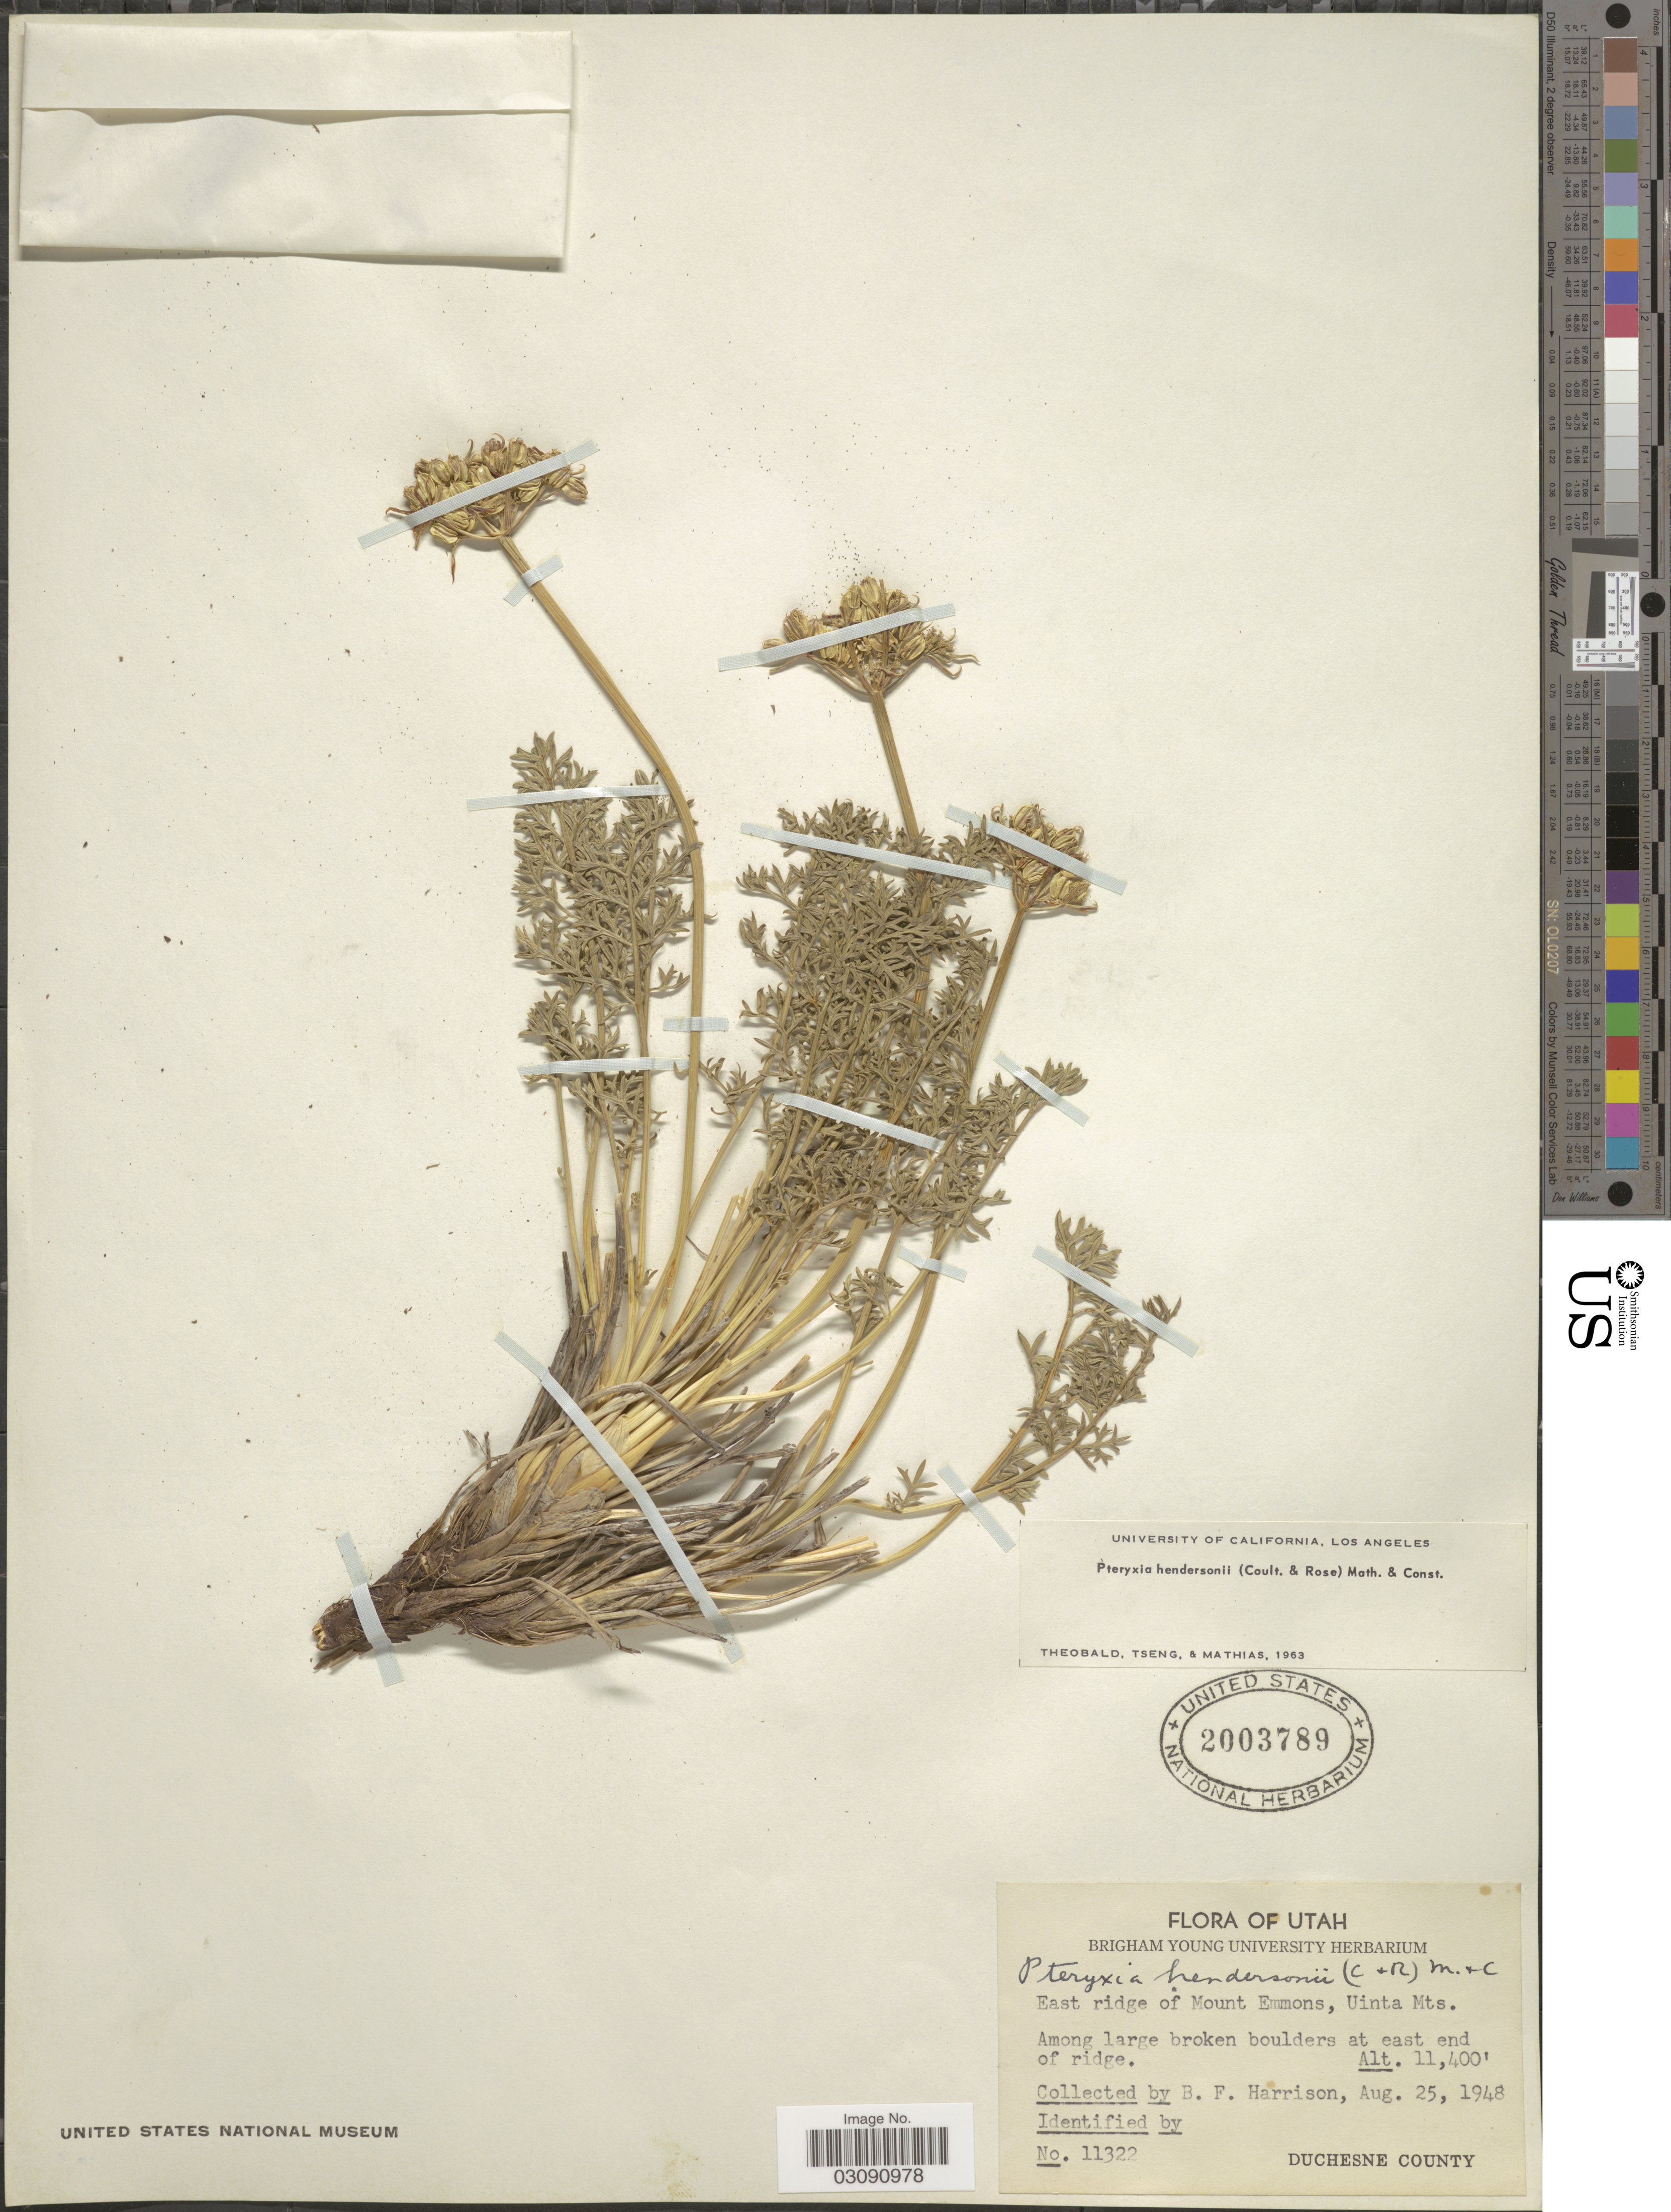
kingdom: Plantae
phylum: Tracheophyta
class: Magnoliopsida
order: Apiales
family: Apiaceae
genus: Pteryxia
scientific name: Pteryxia hendersonii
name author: (J.M. Coult. & Rose) Mathias & Constance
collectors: B. F. Harrison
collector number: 11322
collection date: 1948-08-25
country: United States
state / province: Utah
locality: East ridge of Mount Emmons, Uinta Mts., Among large broken boulders at east end of ridge. Duchesne County.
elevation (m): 3475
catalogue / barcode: US 2003789